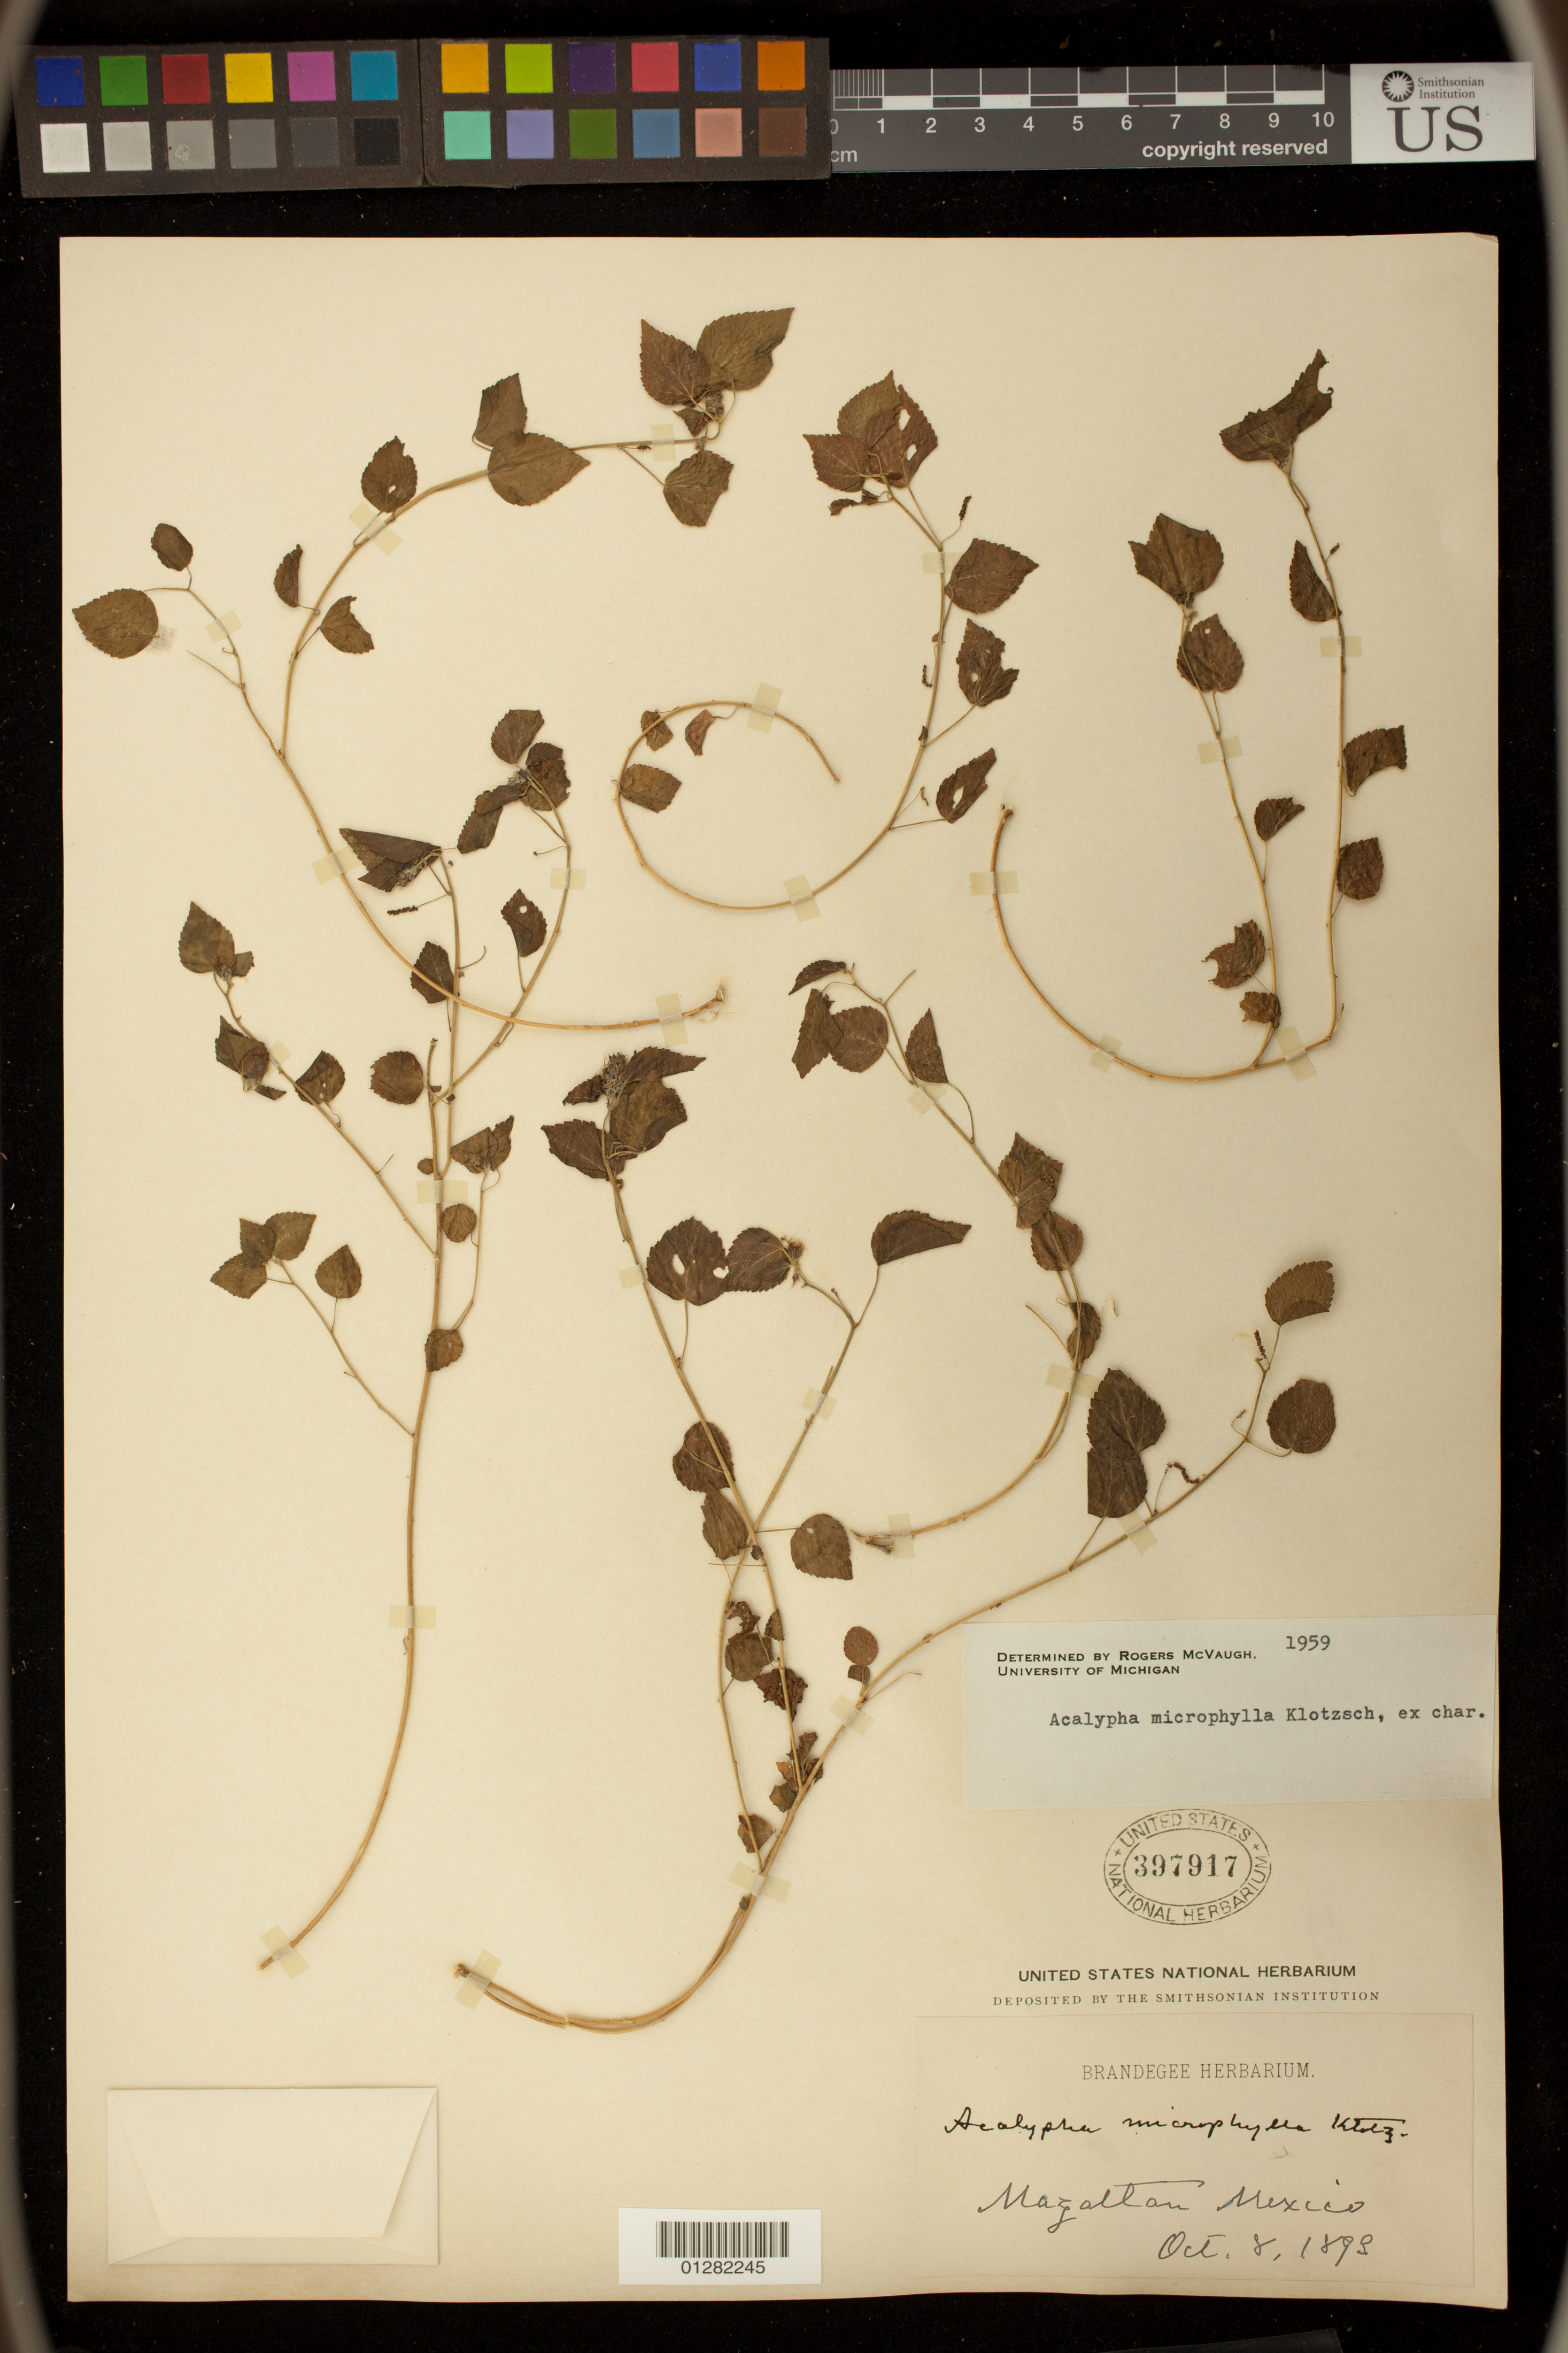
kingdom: Plantae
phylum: Tracheophyta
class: Magnoliopsida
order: Malpighiales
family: Euphorbiaceae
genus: Acalypha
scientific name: Acalypha microphylla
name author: Klotzsch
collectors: C. A. Purpus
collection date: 1898-10-08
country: Mexico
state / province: Sinaloa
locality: Mazatlán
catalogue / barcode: US 397917